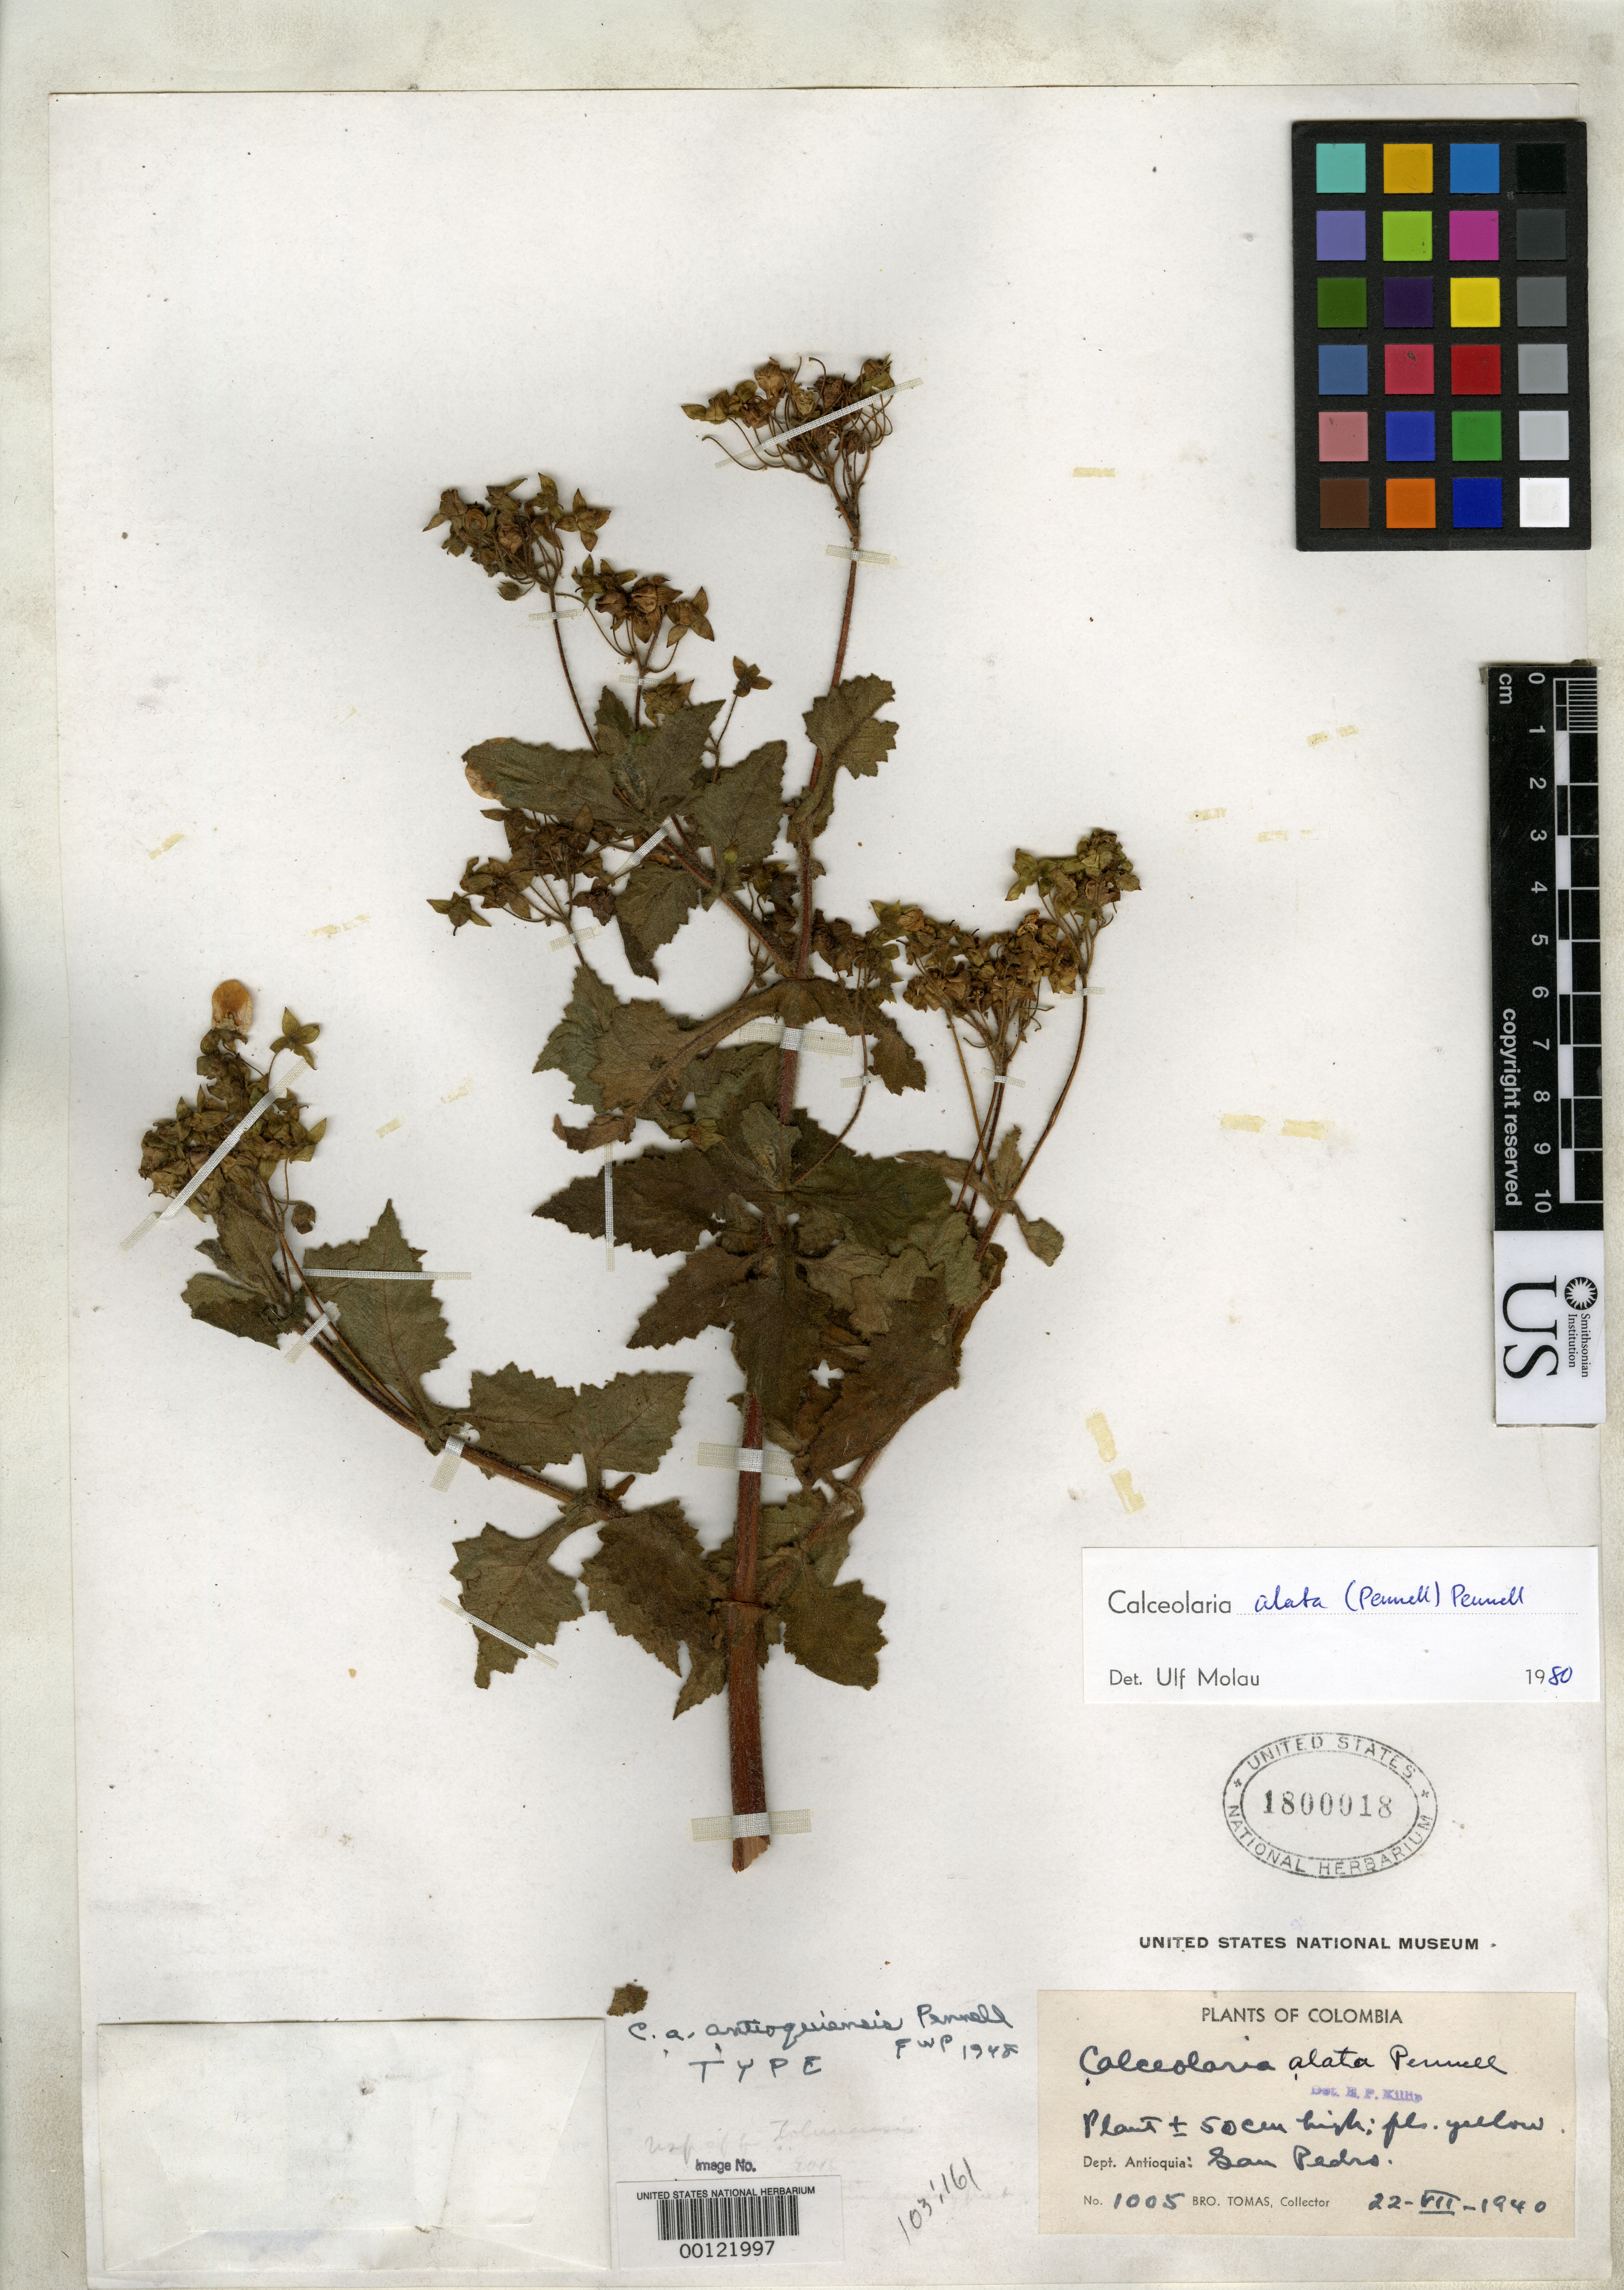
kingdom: Plantae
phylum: Tracheophyta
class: Magnoliopsida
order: Lamiales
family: Calceolariaceae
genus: Calceolaria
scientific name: Calceolaria alata subsp. antioquiensis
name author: Pennell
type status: Holotype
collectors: B. Tomas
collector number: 1005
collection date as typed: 22 Jul 1940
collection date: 1940-07-22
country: Colombia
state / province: Antioquia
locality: San Pedro.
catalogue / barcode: US 1800018